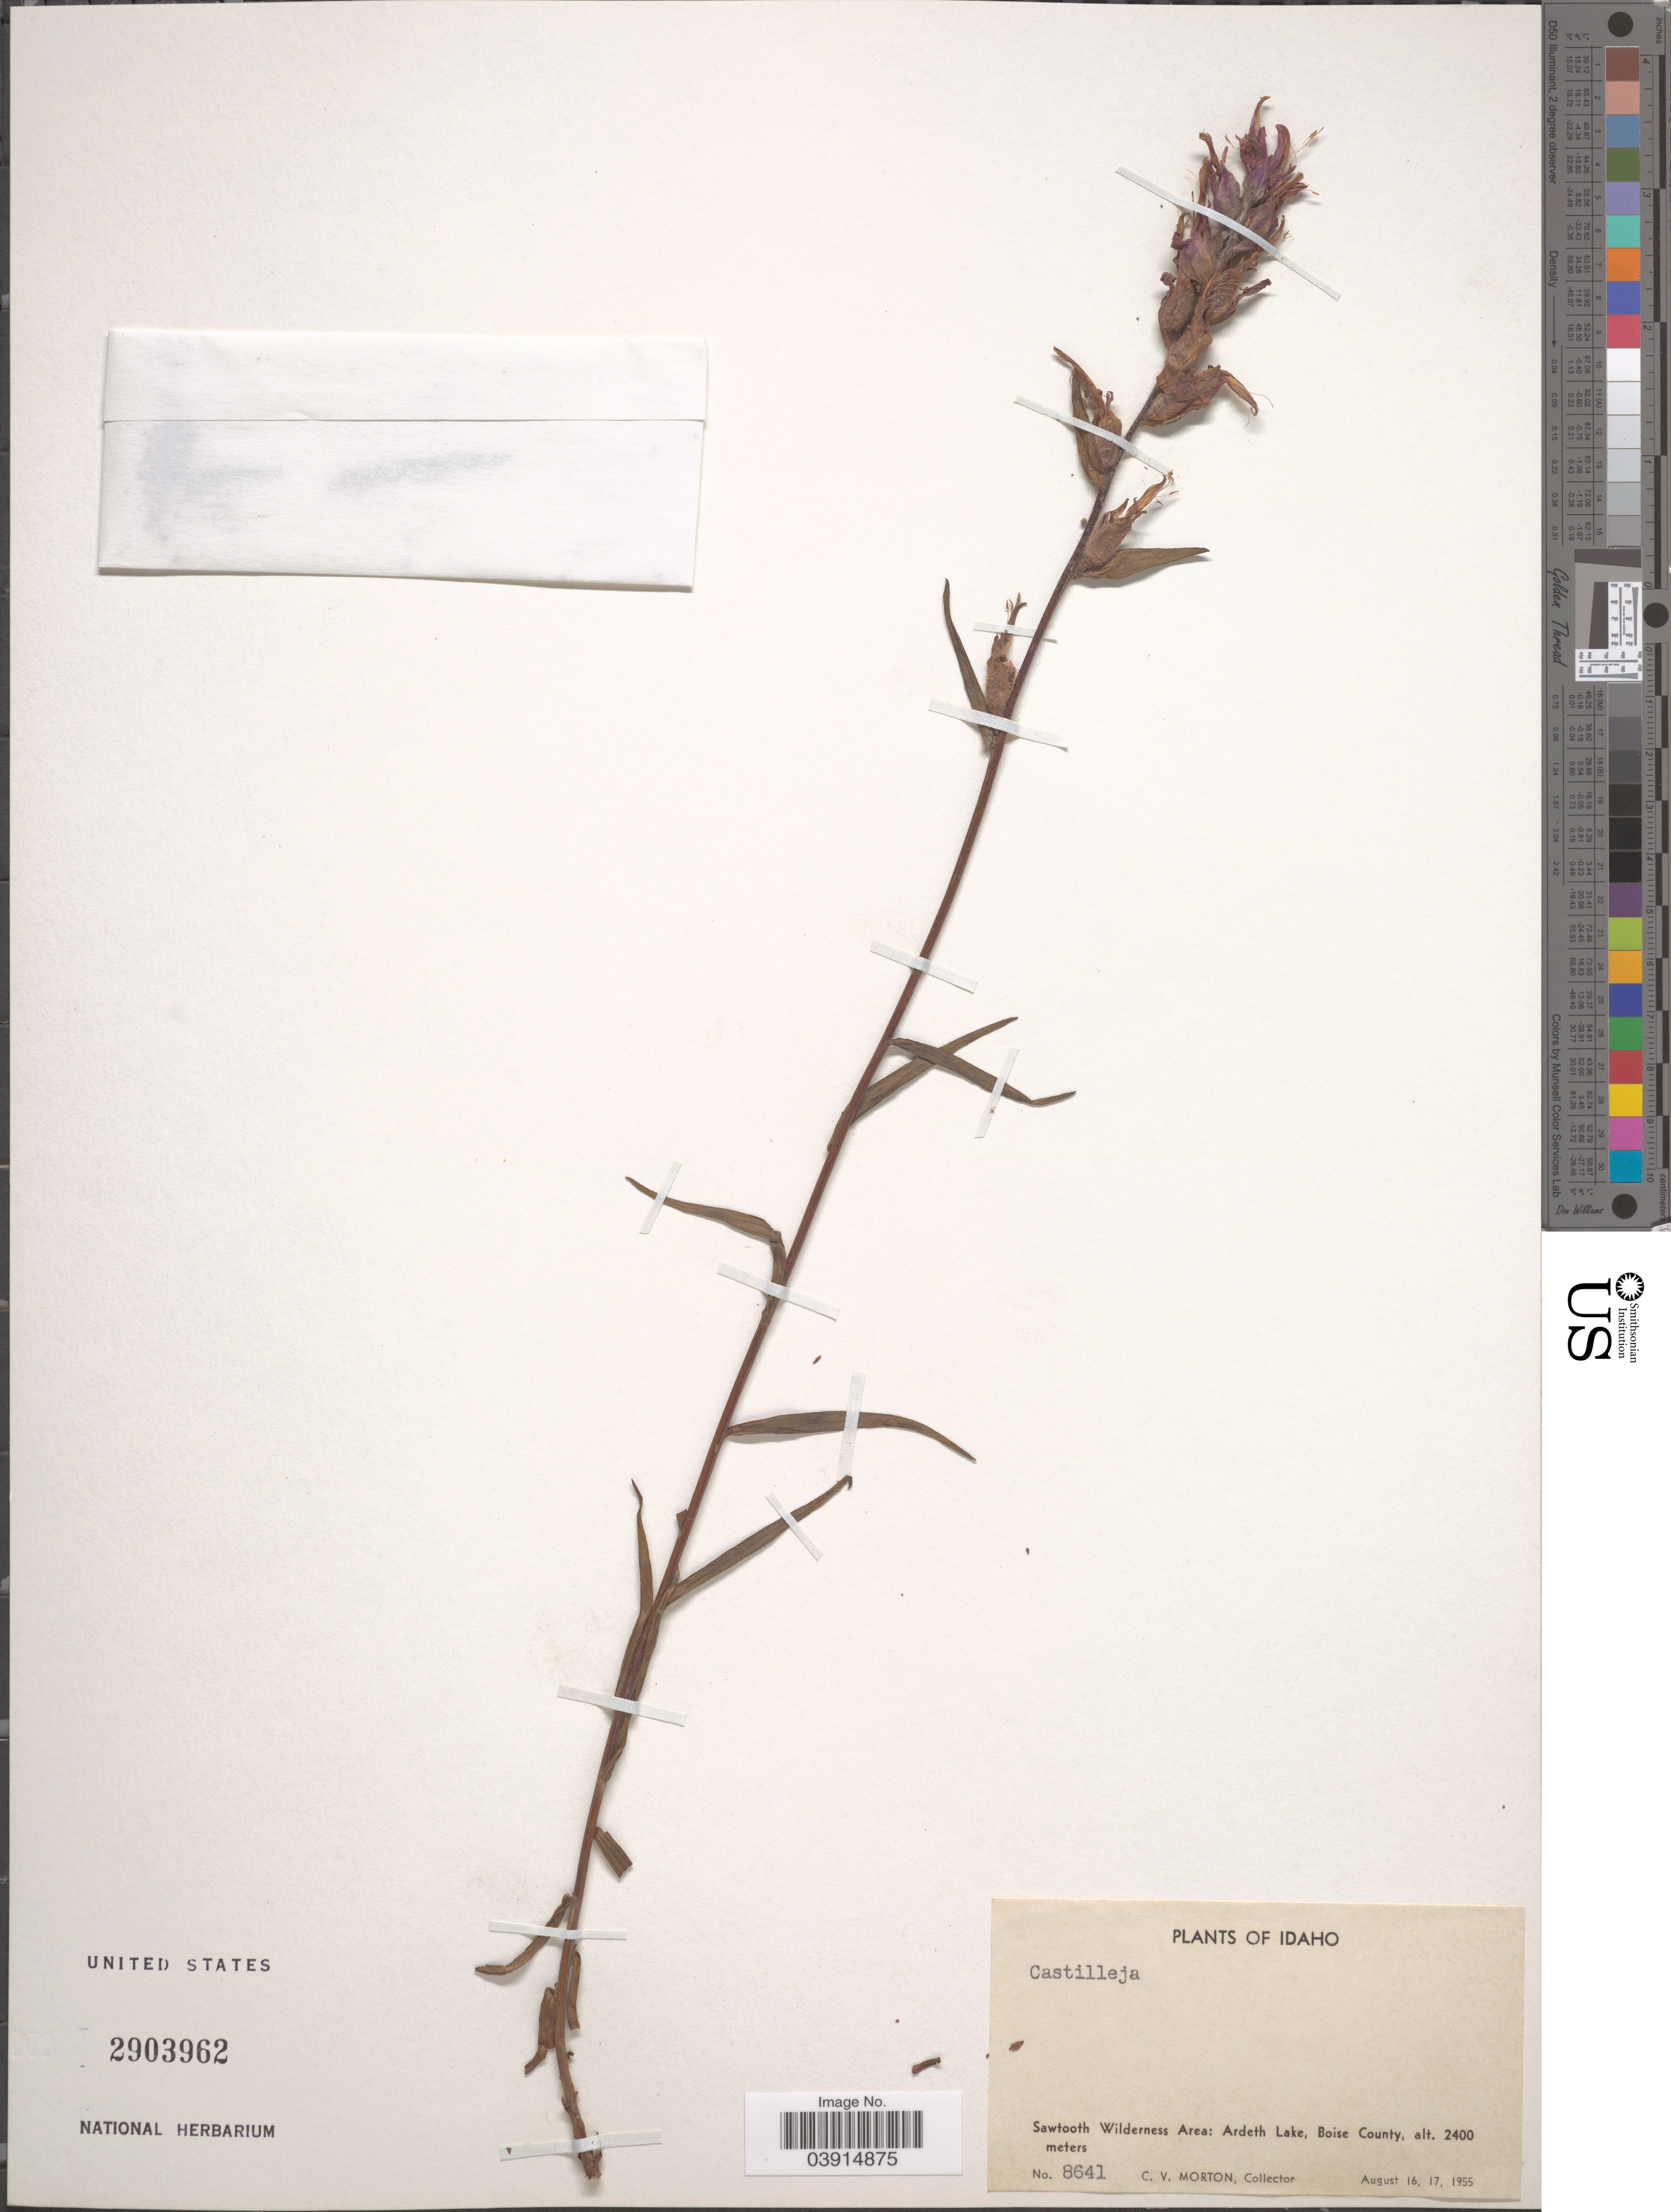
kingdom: Plantae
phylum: Tracheophyta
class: Magnoliopsida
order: Lamiales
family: Orobanchaceae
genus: Castilleja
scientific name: Castilleja sp.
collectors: C. V. Morton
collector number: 8641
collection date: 1955-08-16/1955-08-17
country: United States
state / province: Idaho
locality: Sawtooth Wilderness Area: Ardeth Lake, Boise County.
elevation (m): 2400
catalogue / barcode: US 2903962